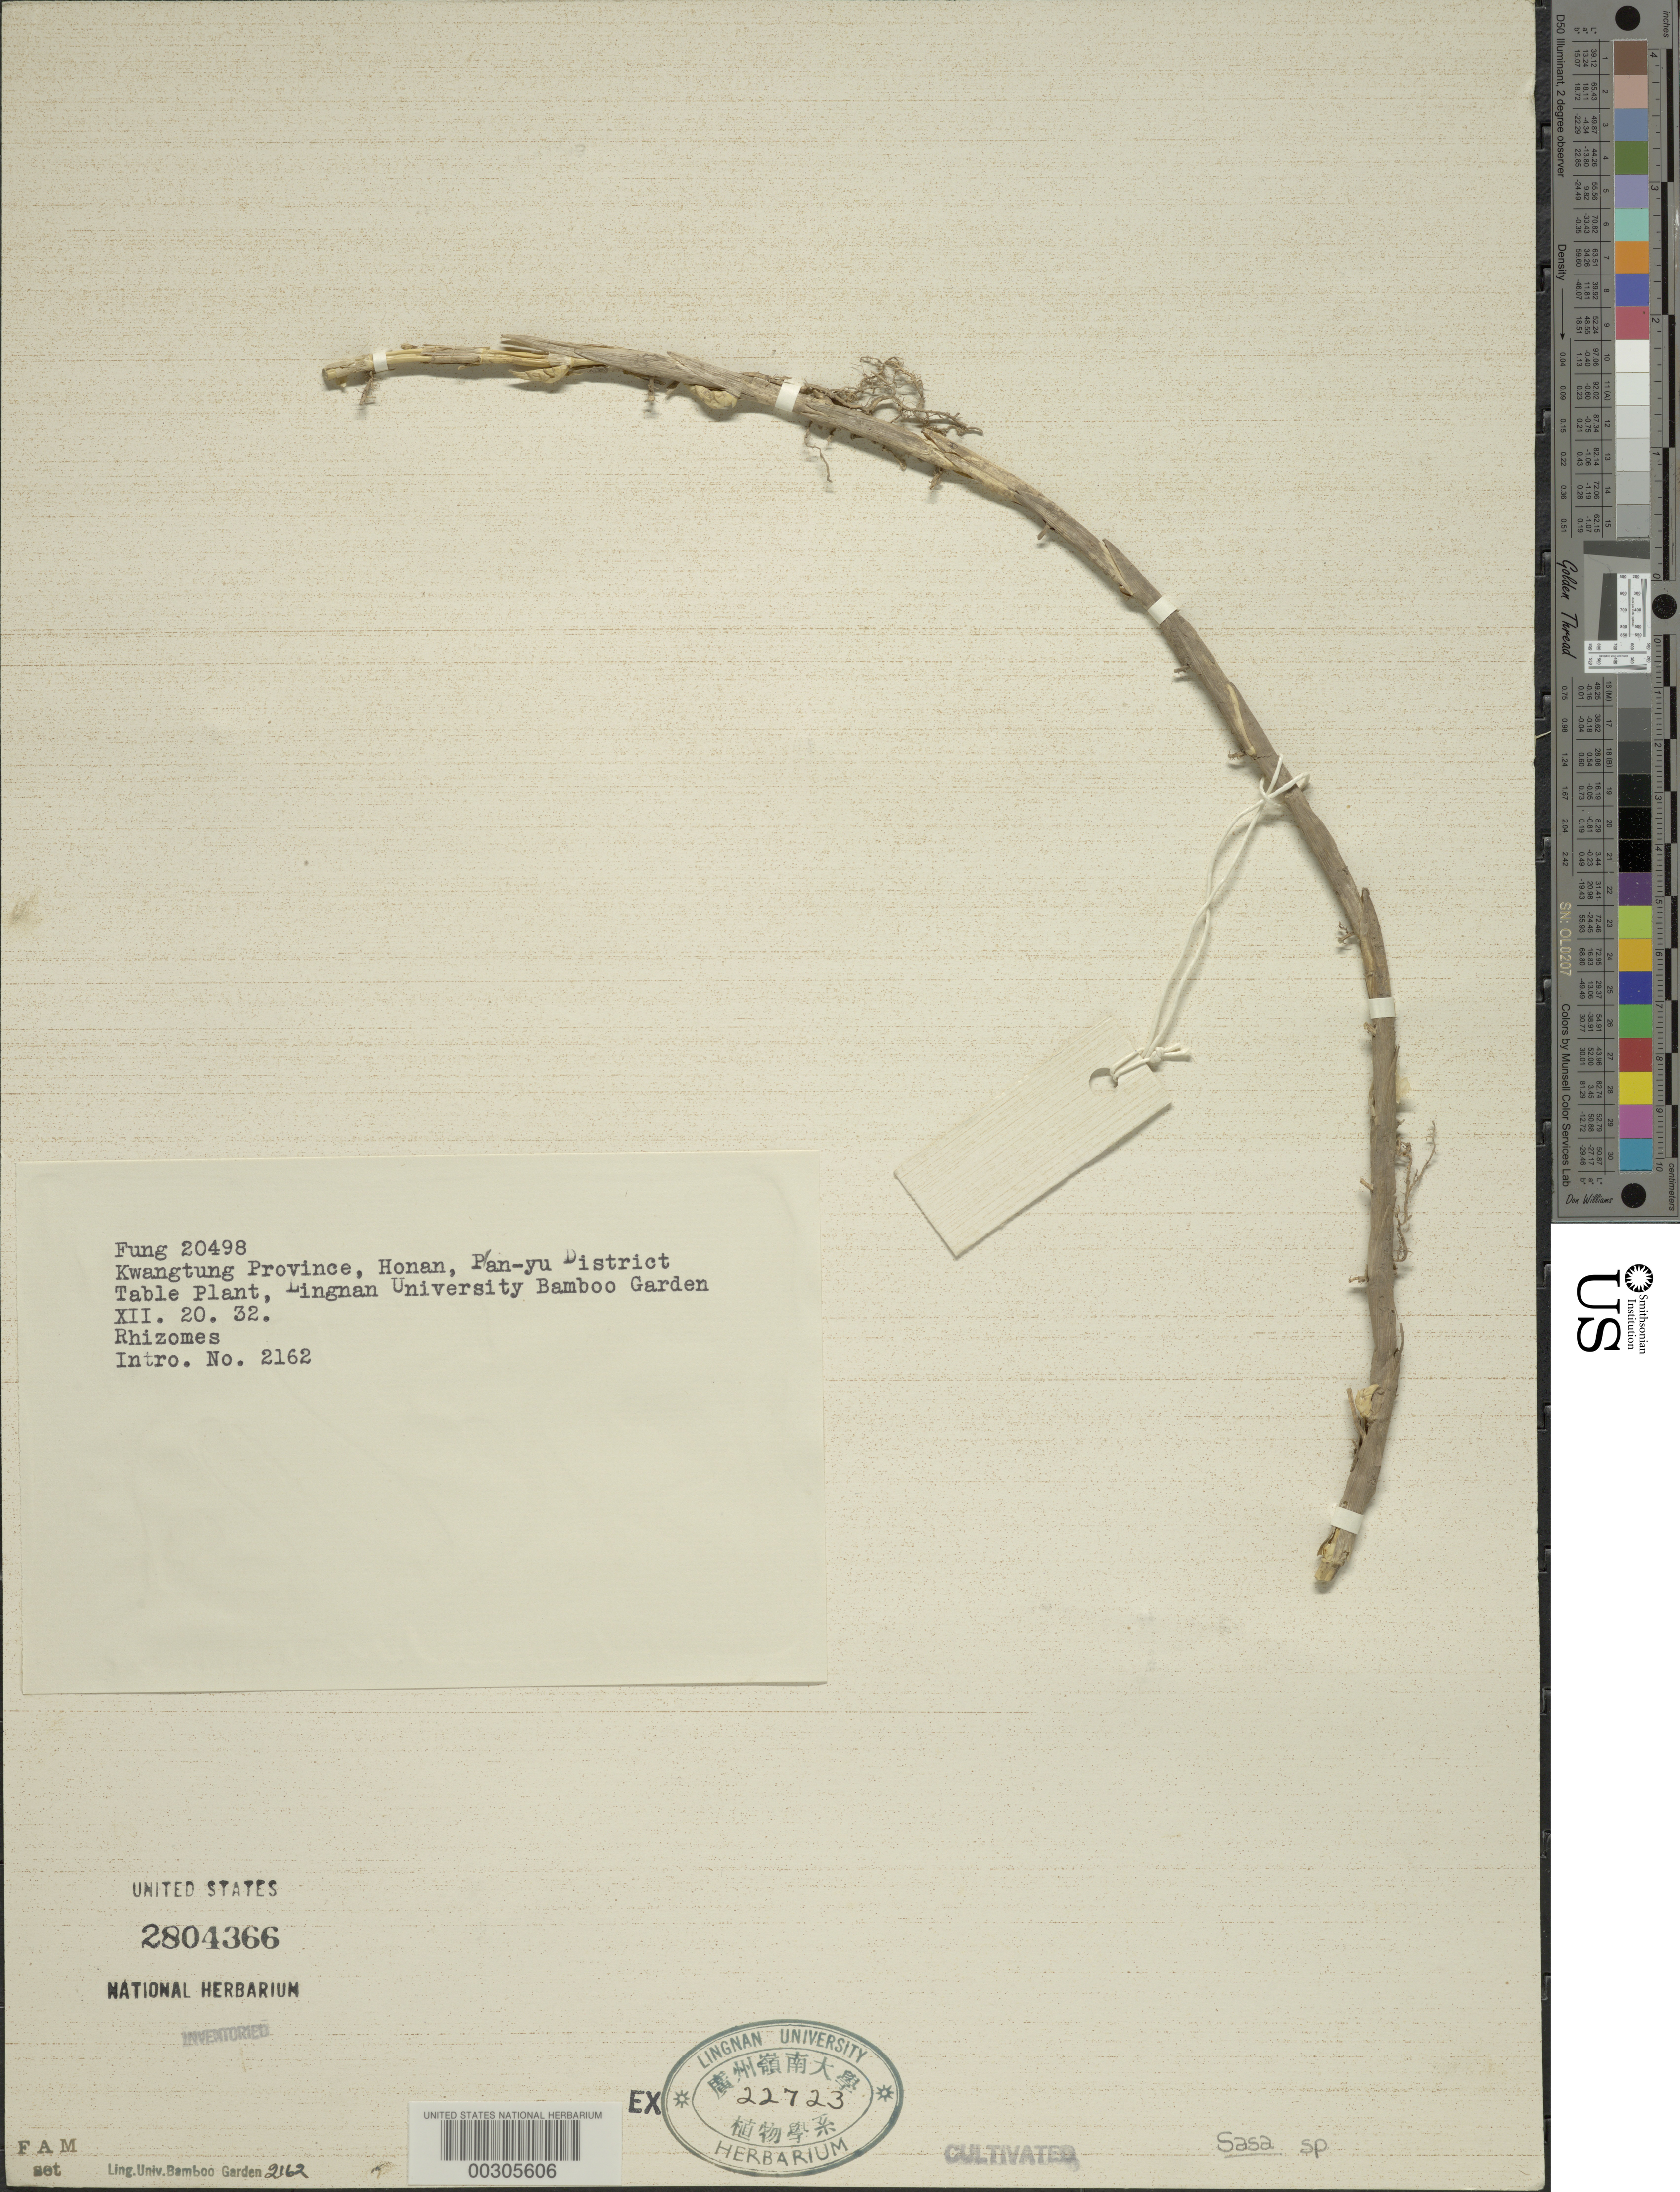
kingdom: Plantae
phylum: Tracheophyta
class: Liliopsida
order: Poales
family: Poaceae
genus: Sasa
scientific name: Sasa sp.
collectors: H. L. Fung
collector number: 20498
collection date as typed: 20 Dec 1932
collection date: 1932-12-20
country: China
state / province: Guangdong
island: Honam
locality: Lingnan University Bamboo Garden, Honan, Pan-yu District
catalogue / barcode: US 2804366